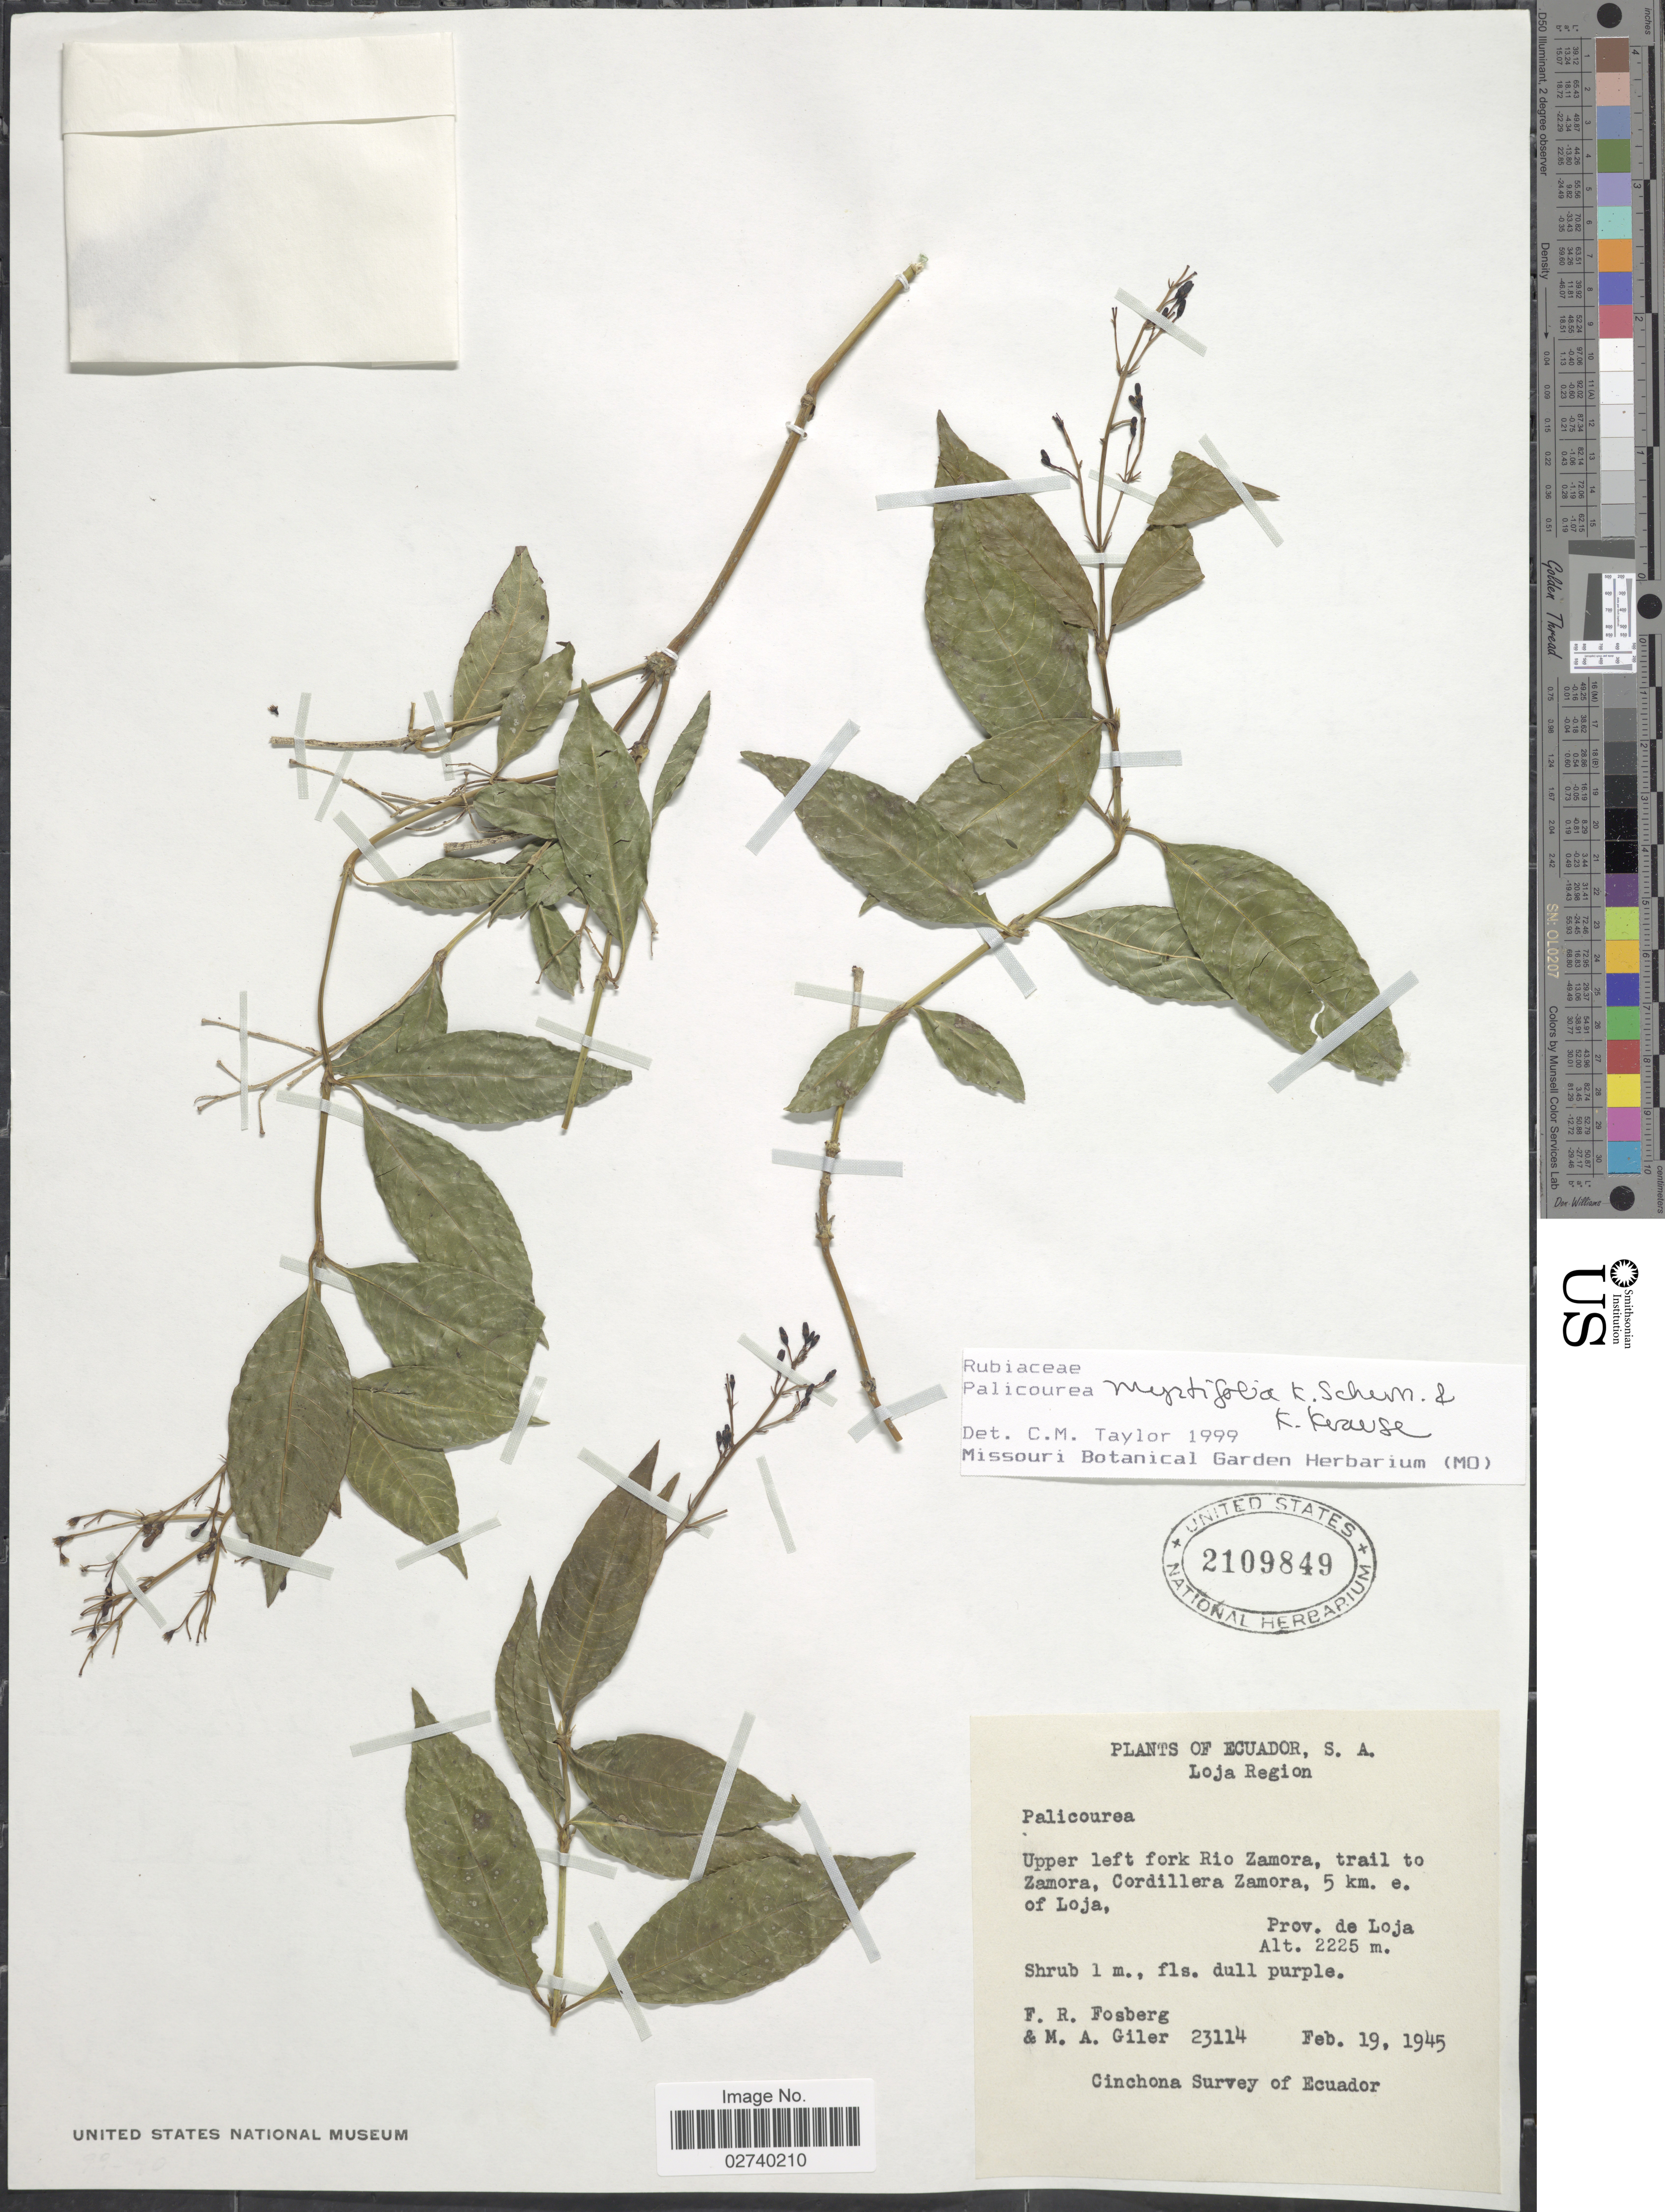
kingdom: Plantae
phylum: Tracheophyta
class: Magnoliopsida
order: Gentianales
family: Rubiaceae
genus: Palicourea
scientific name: Palicourea myrtifolia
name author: K. Schum. & K. Krause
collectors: F. R. Fosberg & M. Giler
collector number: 23114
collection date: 1945-02-19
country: Ecuador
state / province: Loja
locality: Upper left fork Rio Zamora, trail to Zamora, Cordillera Zamora, 5 km. e. of Looja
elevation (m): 2225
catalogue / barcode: US 2109849